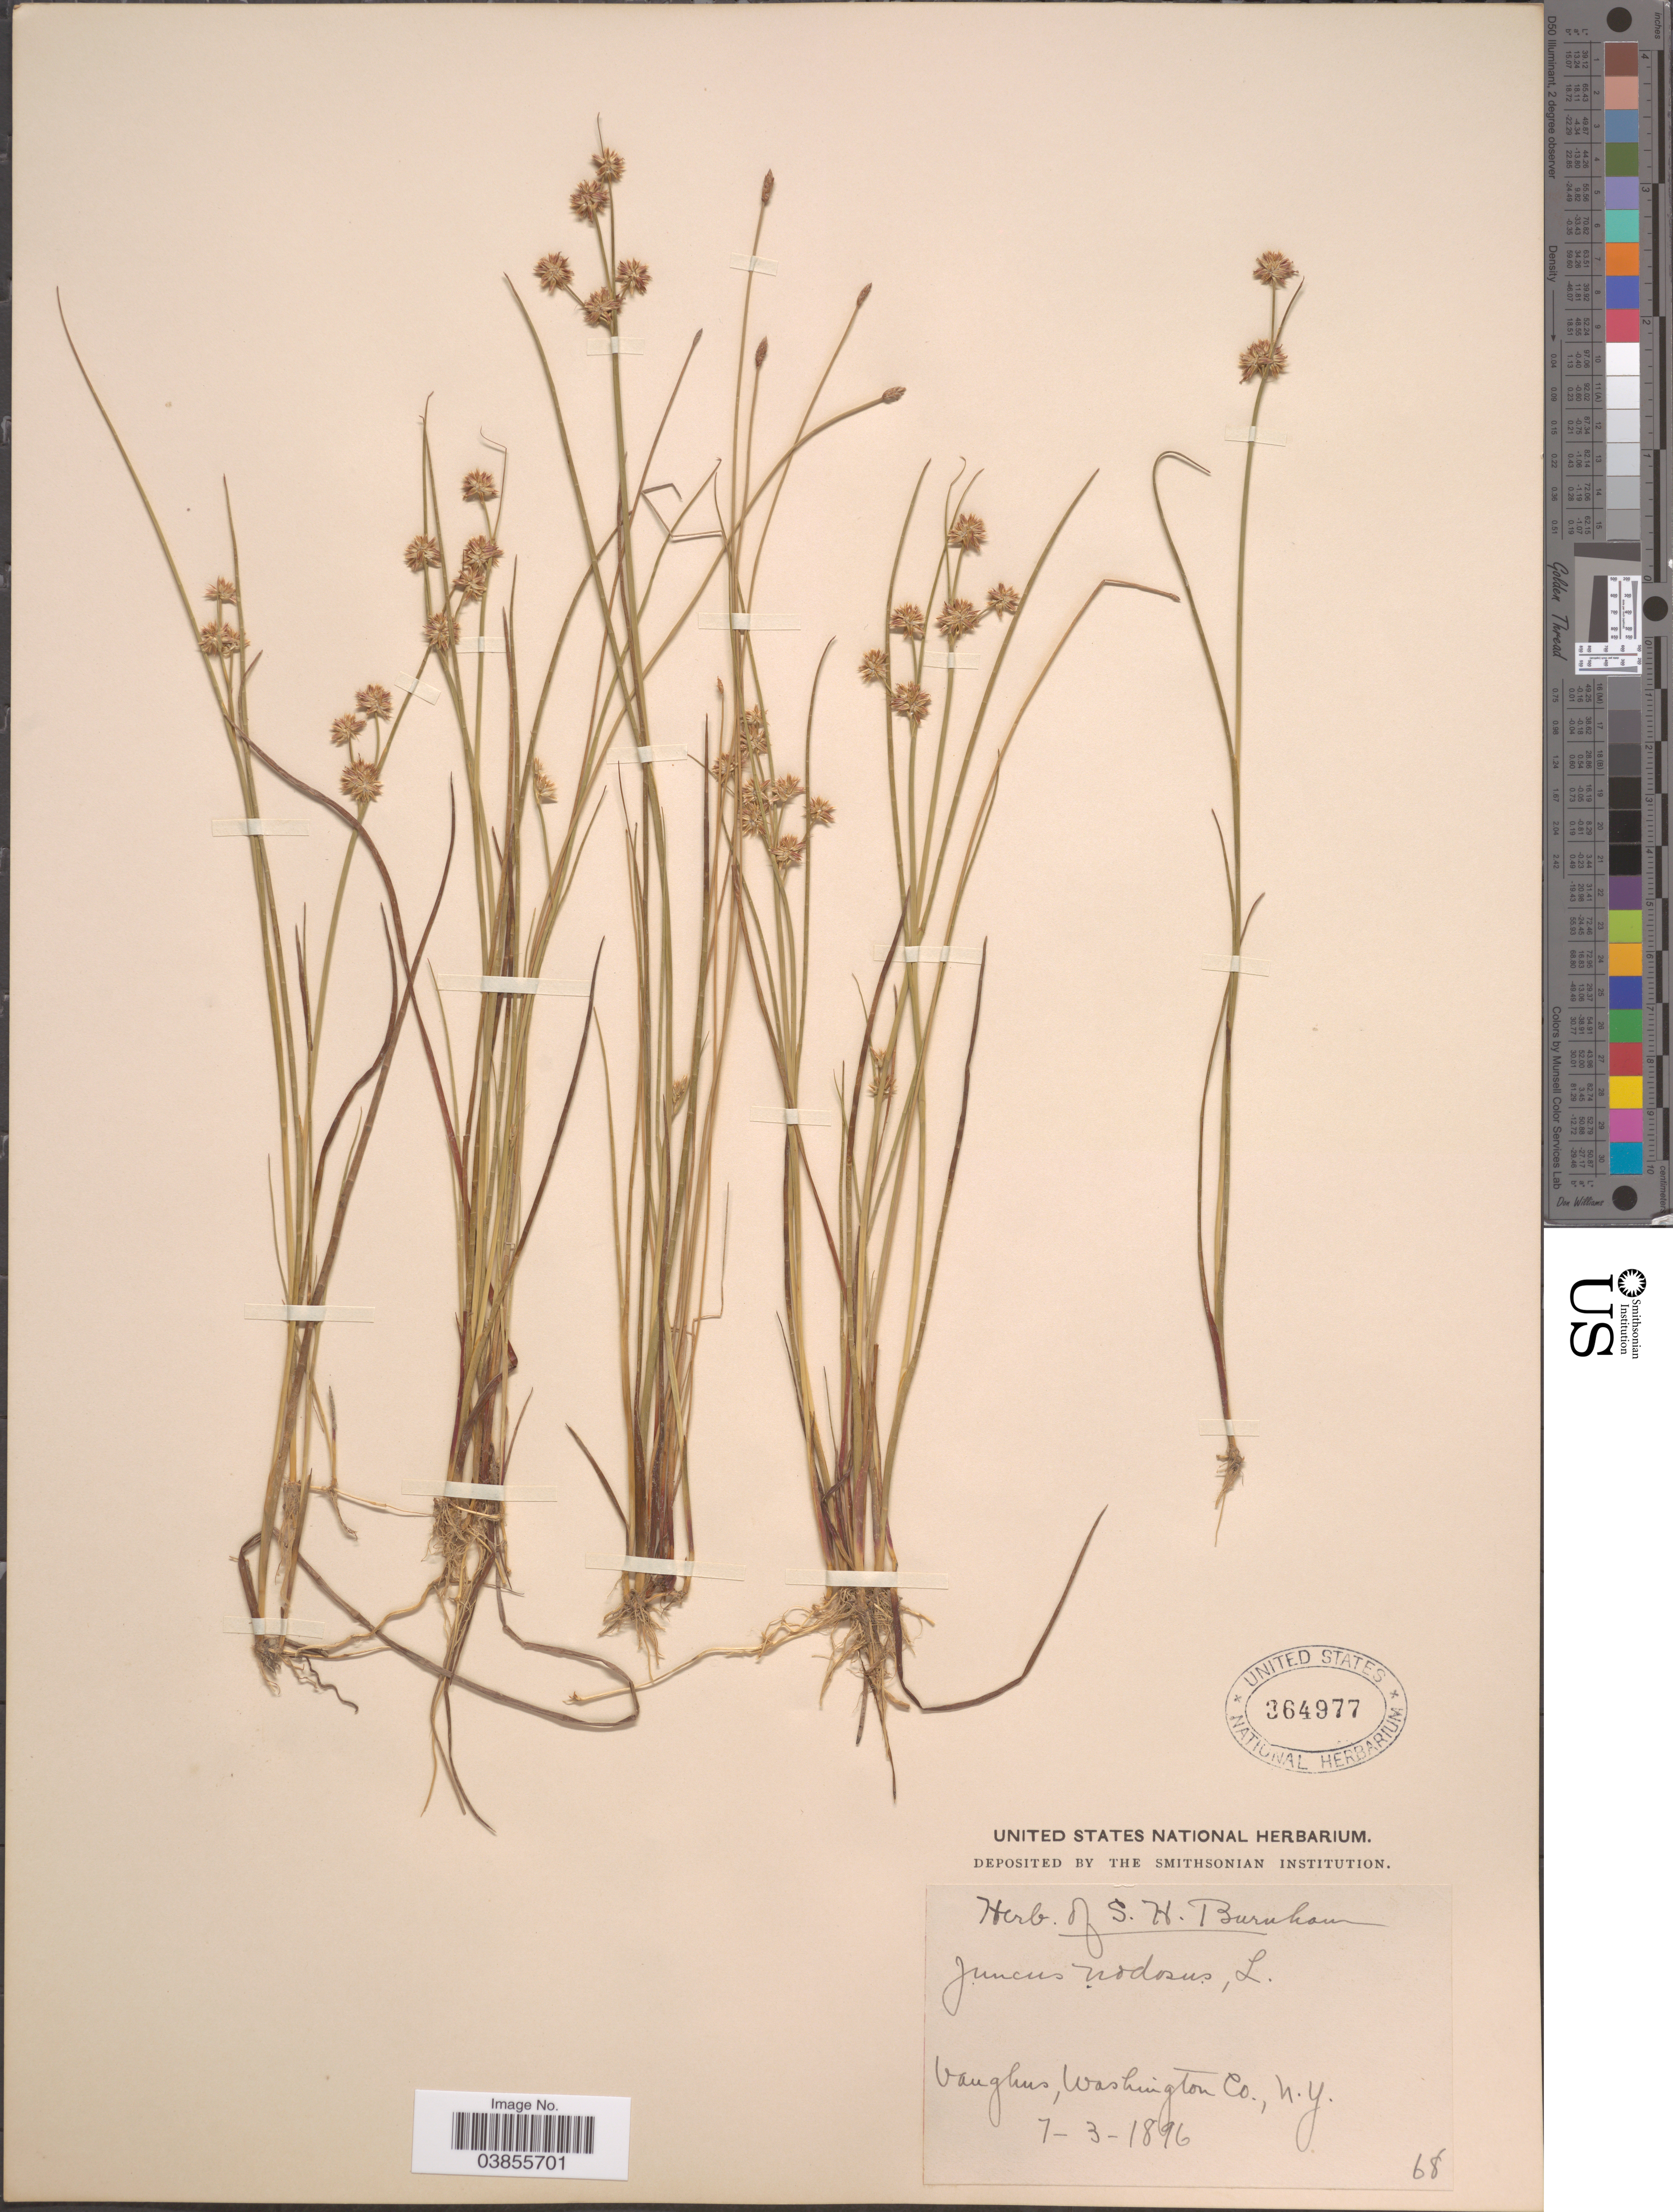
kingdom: Plantae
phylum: Tracheophyta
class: Liliopsida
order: Poales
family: Juncaceae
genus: Juncus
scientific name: Juncus nodosus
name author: L.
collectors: ex herb. S.H. Burnham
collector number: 68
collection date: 1896-07-03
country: United States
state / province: New York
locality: Vaughus, Washington Co.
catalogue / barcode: US 364977